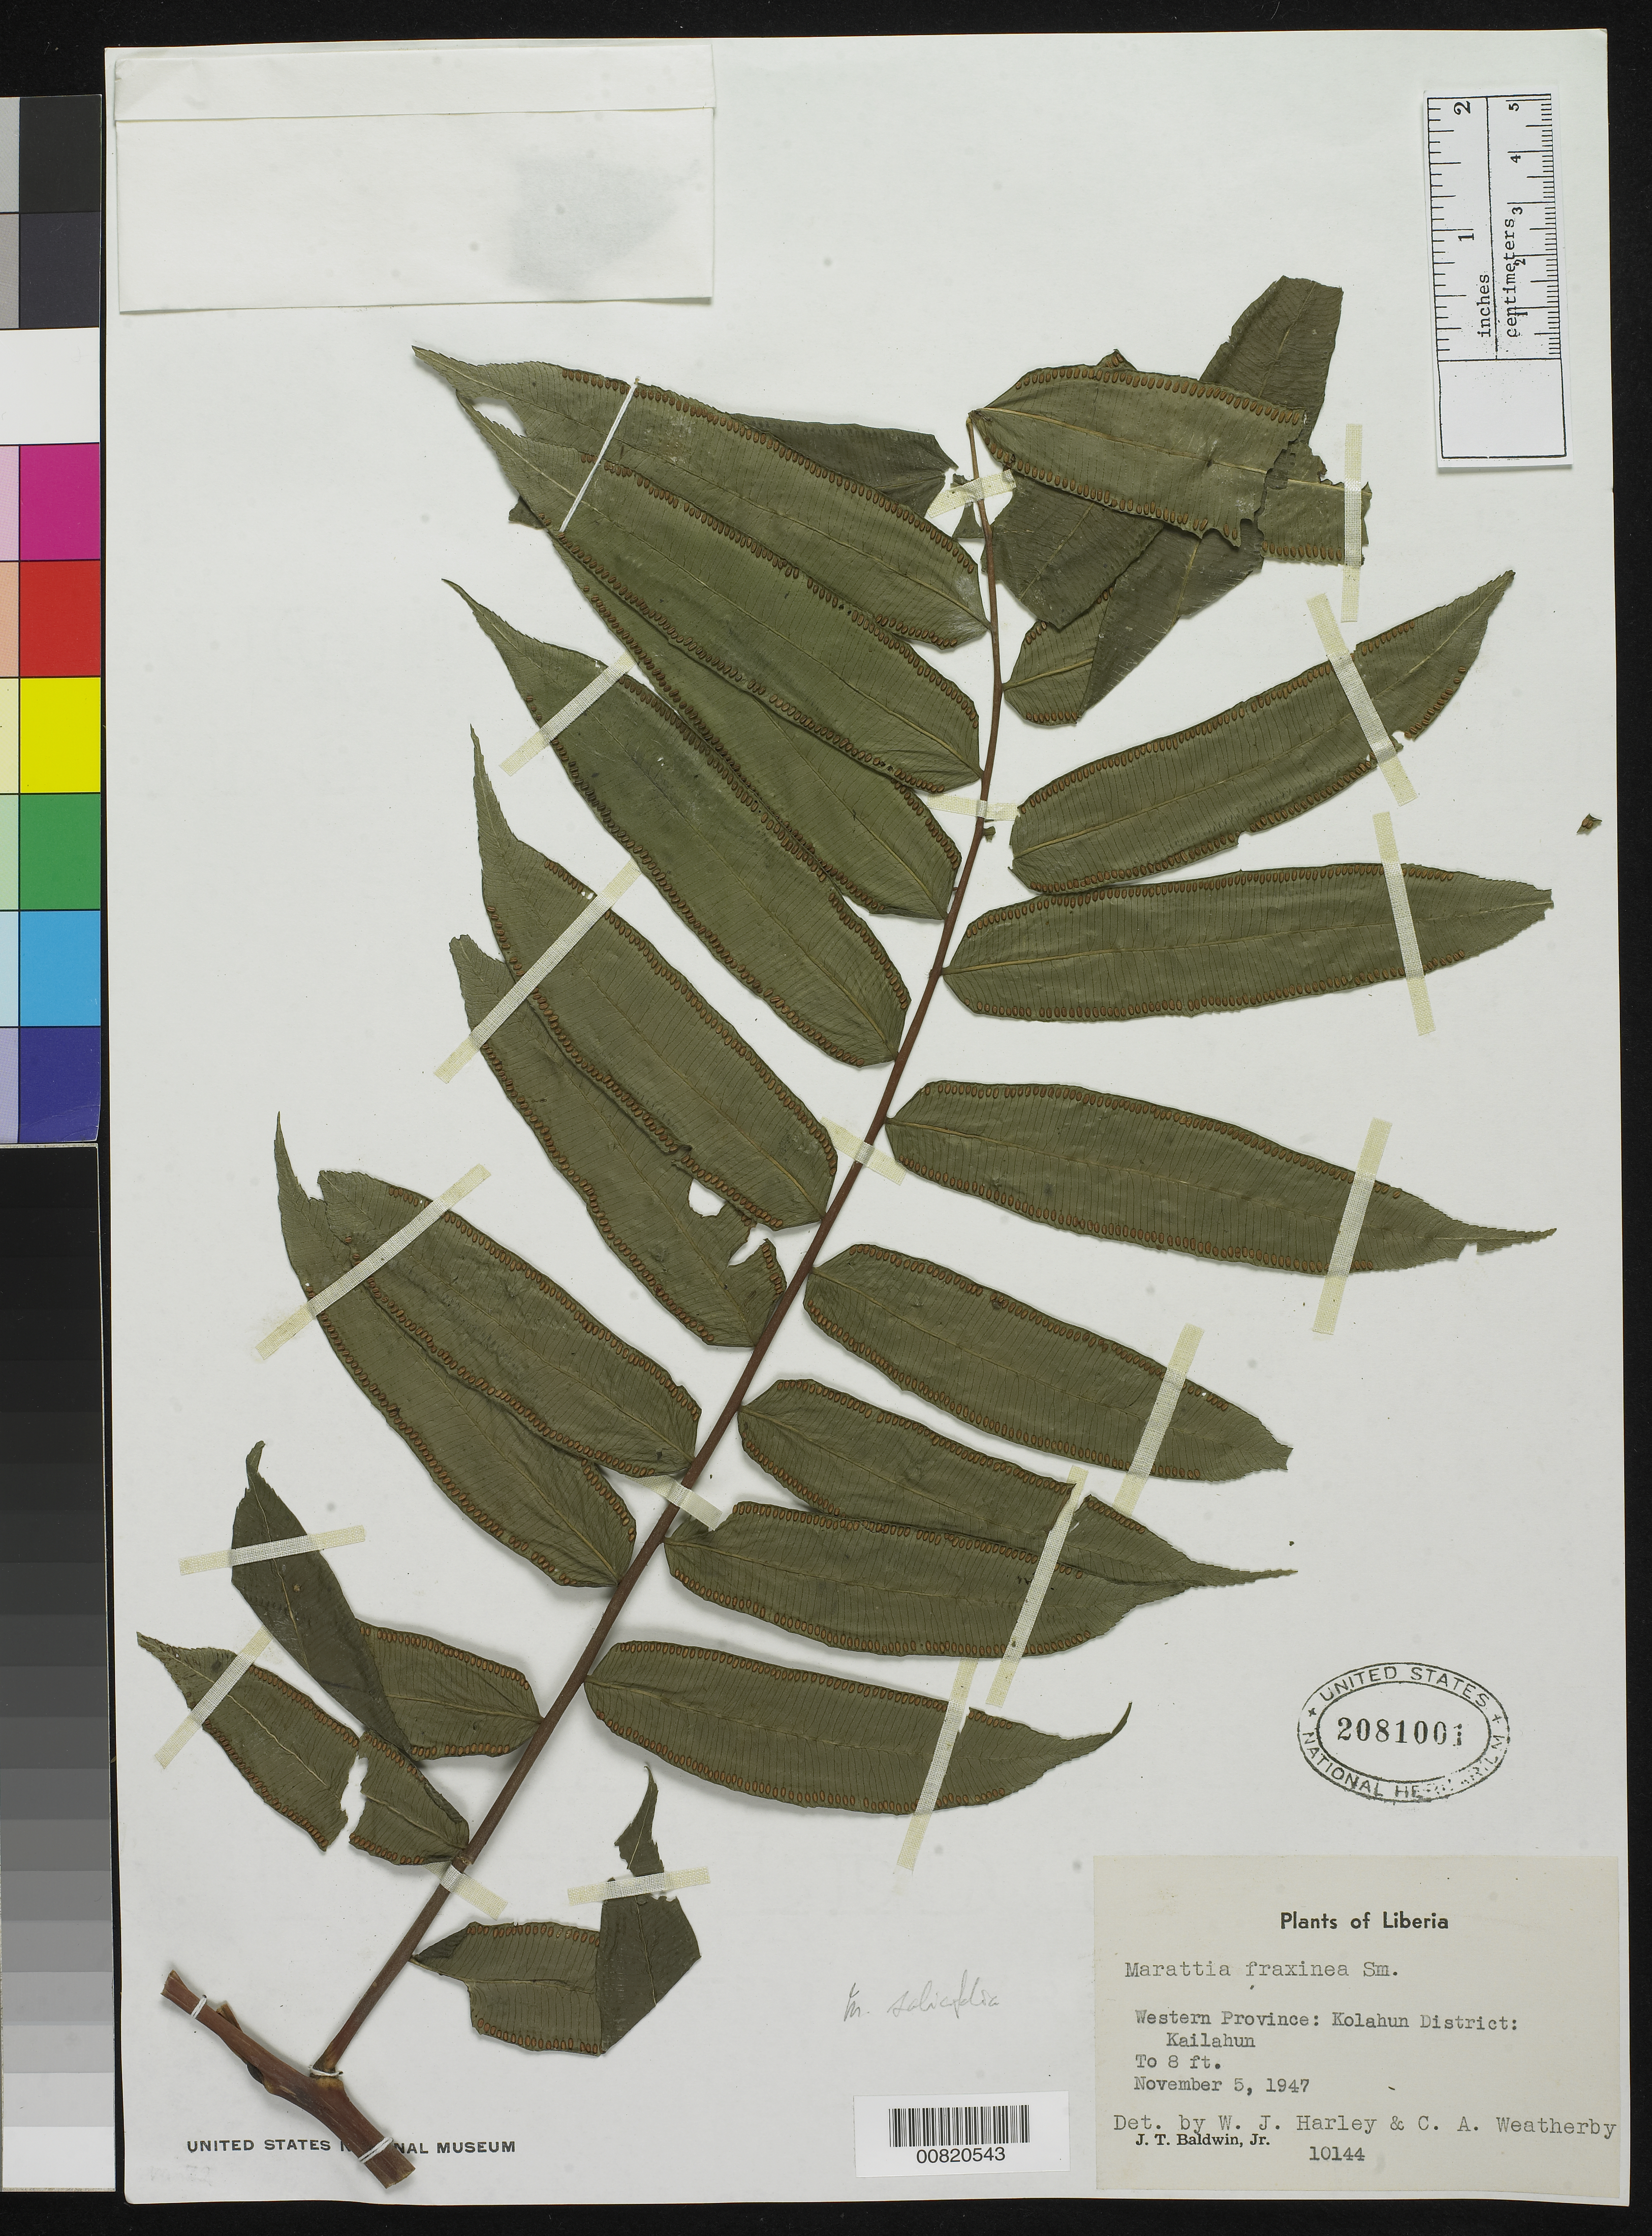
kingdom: Plantae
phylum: Tracheophyta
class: Polypodiopsida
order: Marattiales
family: Marattiaceae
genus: Ptisana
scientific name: Ptisana fraxinea var. salicifolia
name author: (Schrad.) Murdock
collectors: J. T. Baldwin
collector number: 10144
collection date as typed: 5 Nov 1947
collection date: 1947-11-05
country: Liberia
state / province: Lofa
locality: Western Province: Kolahun District, Kailahun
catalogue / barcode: US 2081001